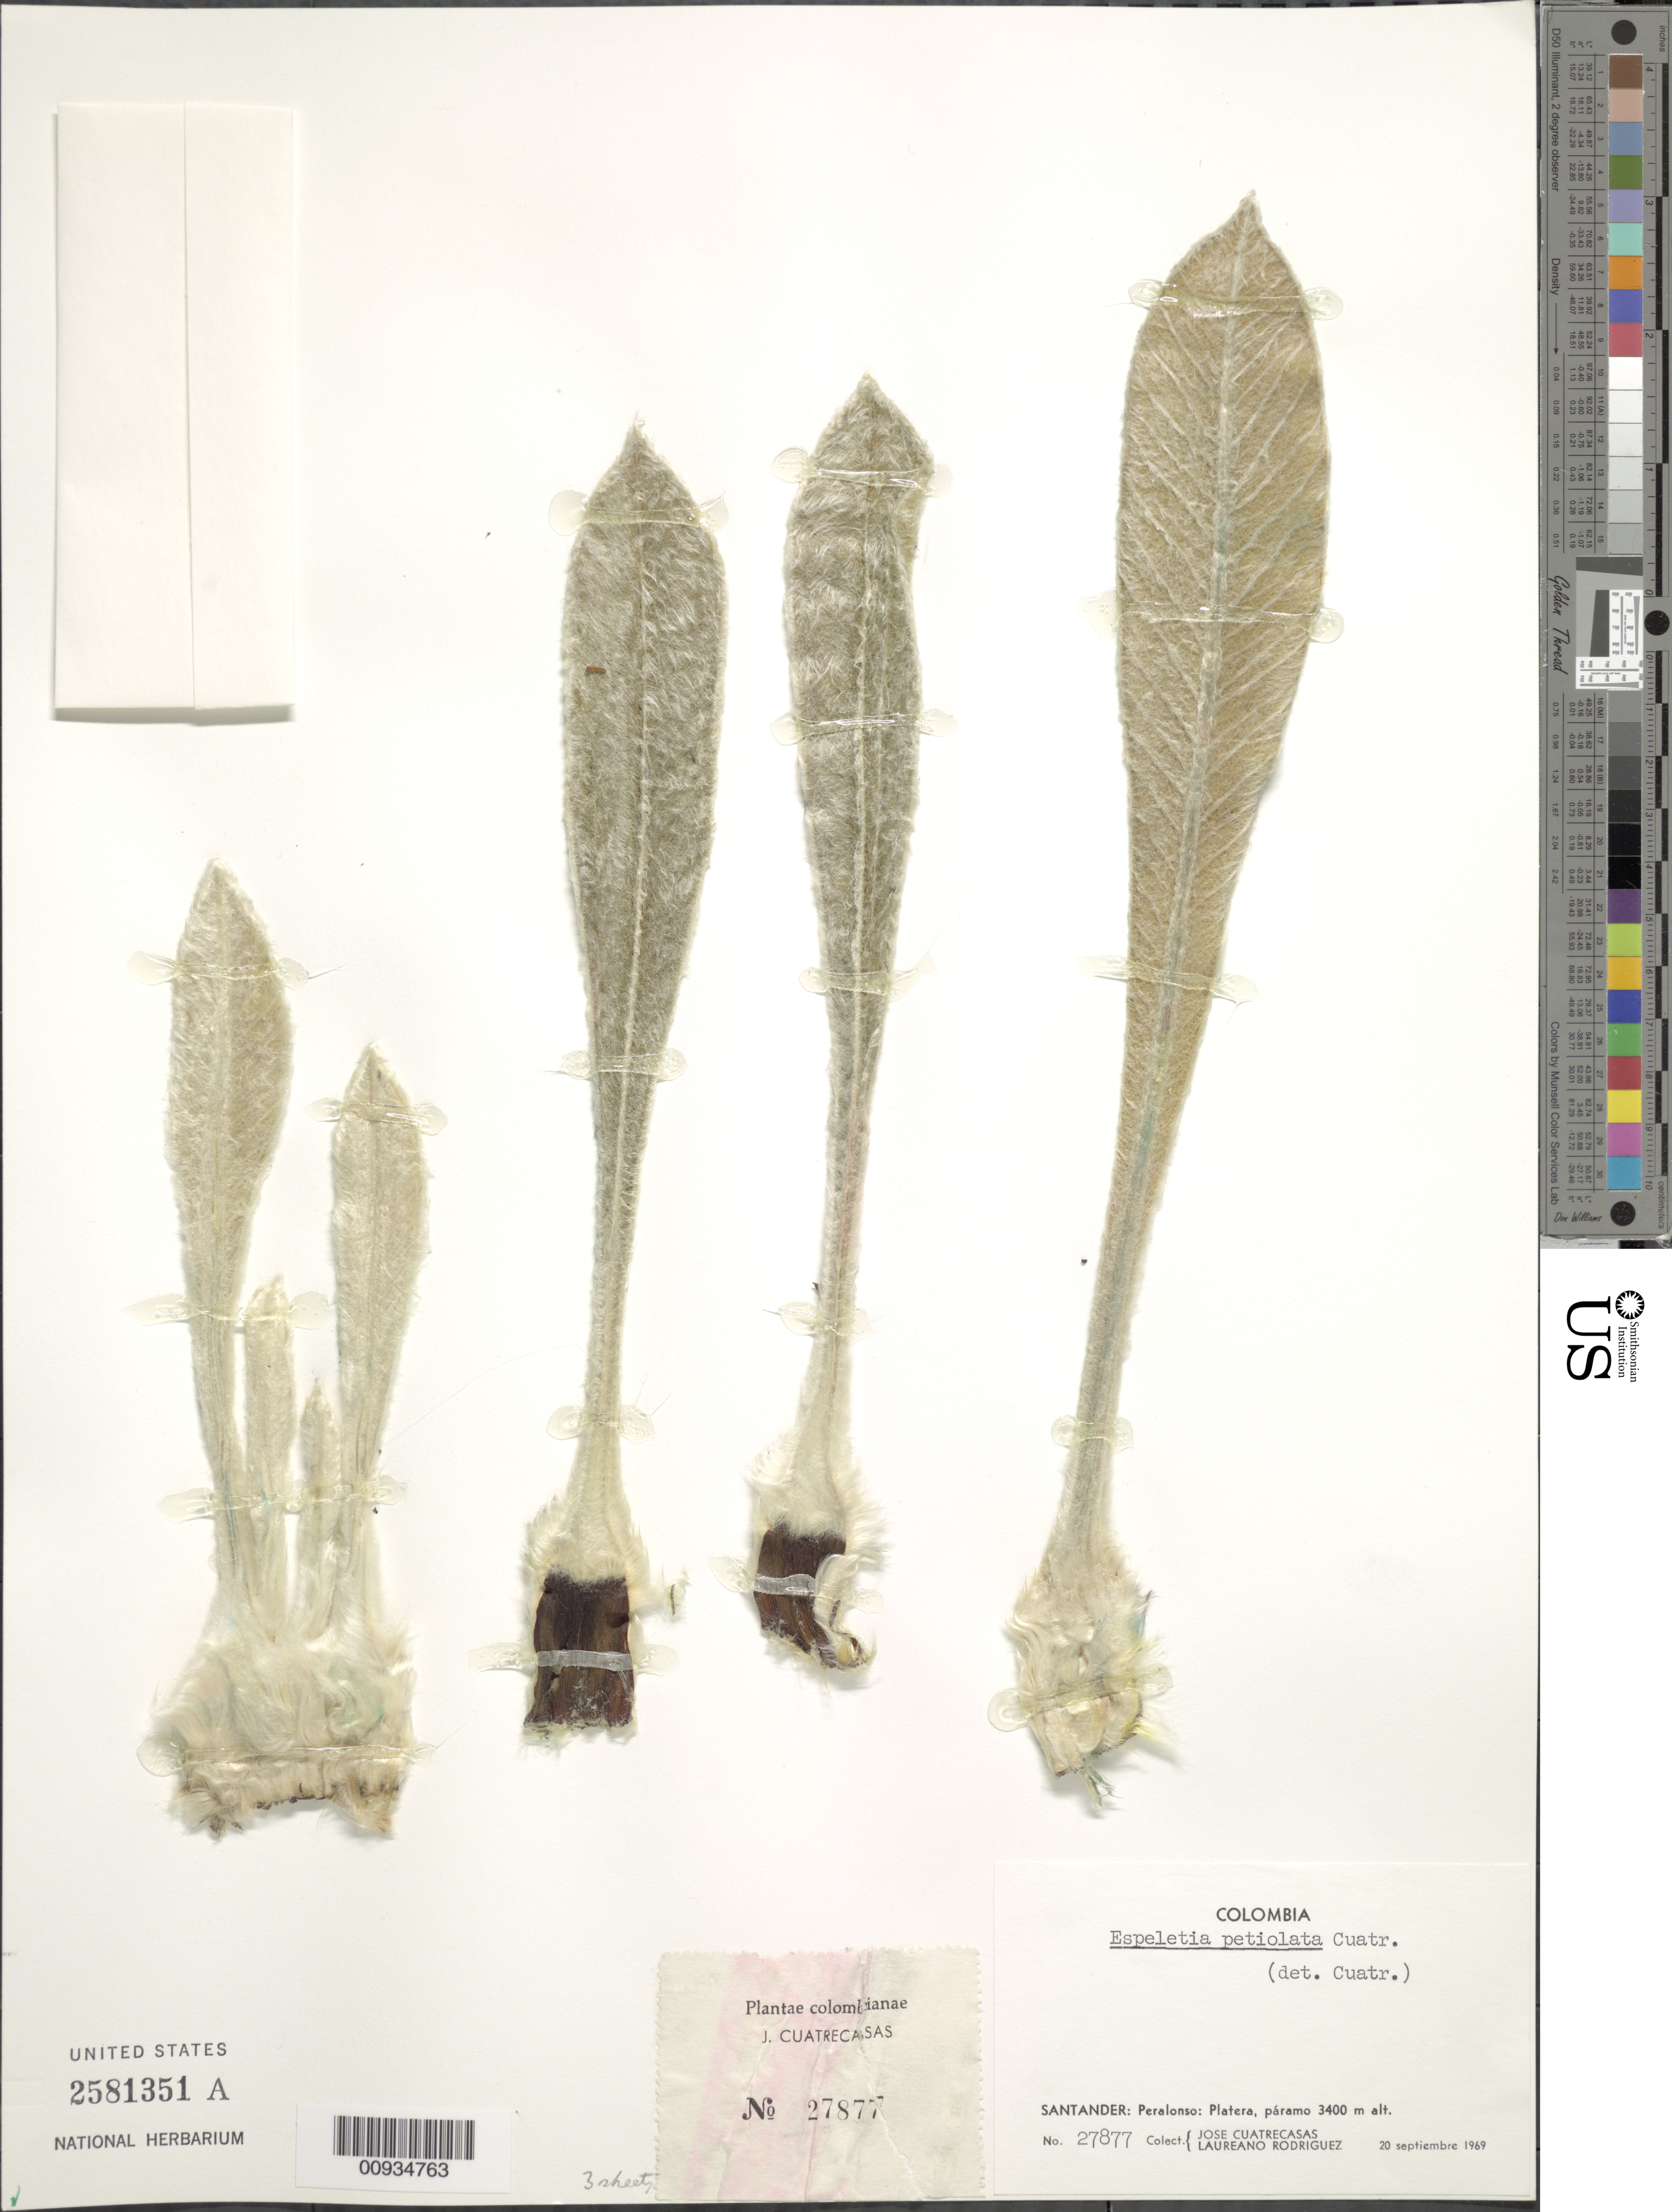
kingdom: Plantae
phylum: Tracheophyta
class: Magnoliopsida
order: Asterales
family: Asteraceae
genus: Espeletiopsis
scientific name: Espeletiopsis petiolata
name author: (Cuatrec.) Cuatrec.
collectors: J. Cuatrecasas & L. Rodriguez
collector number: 27877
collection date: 1969-09-20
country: Colombia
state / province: Santander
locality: Peralonso, Platera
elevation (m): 3400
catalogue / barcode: US 2581351A